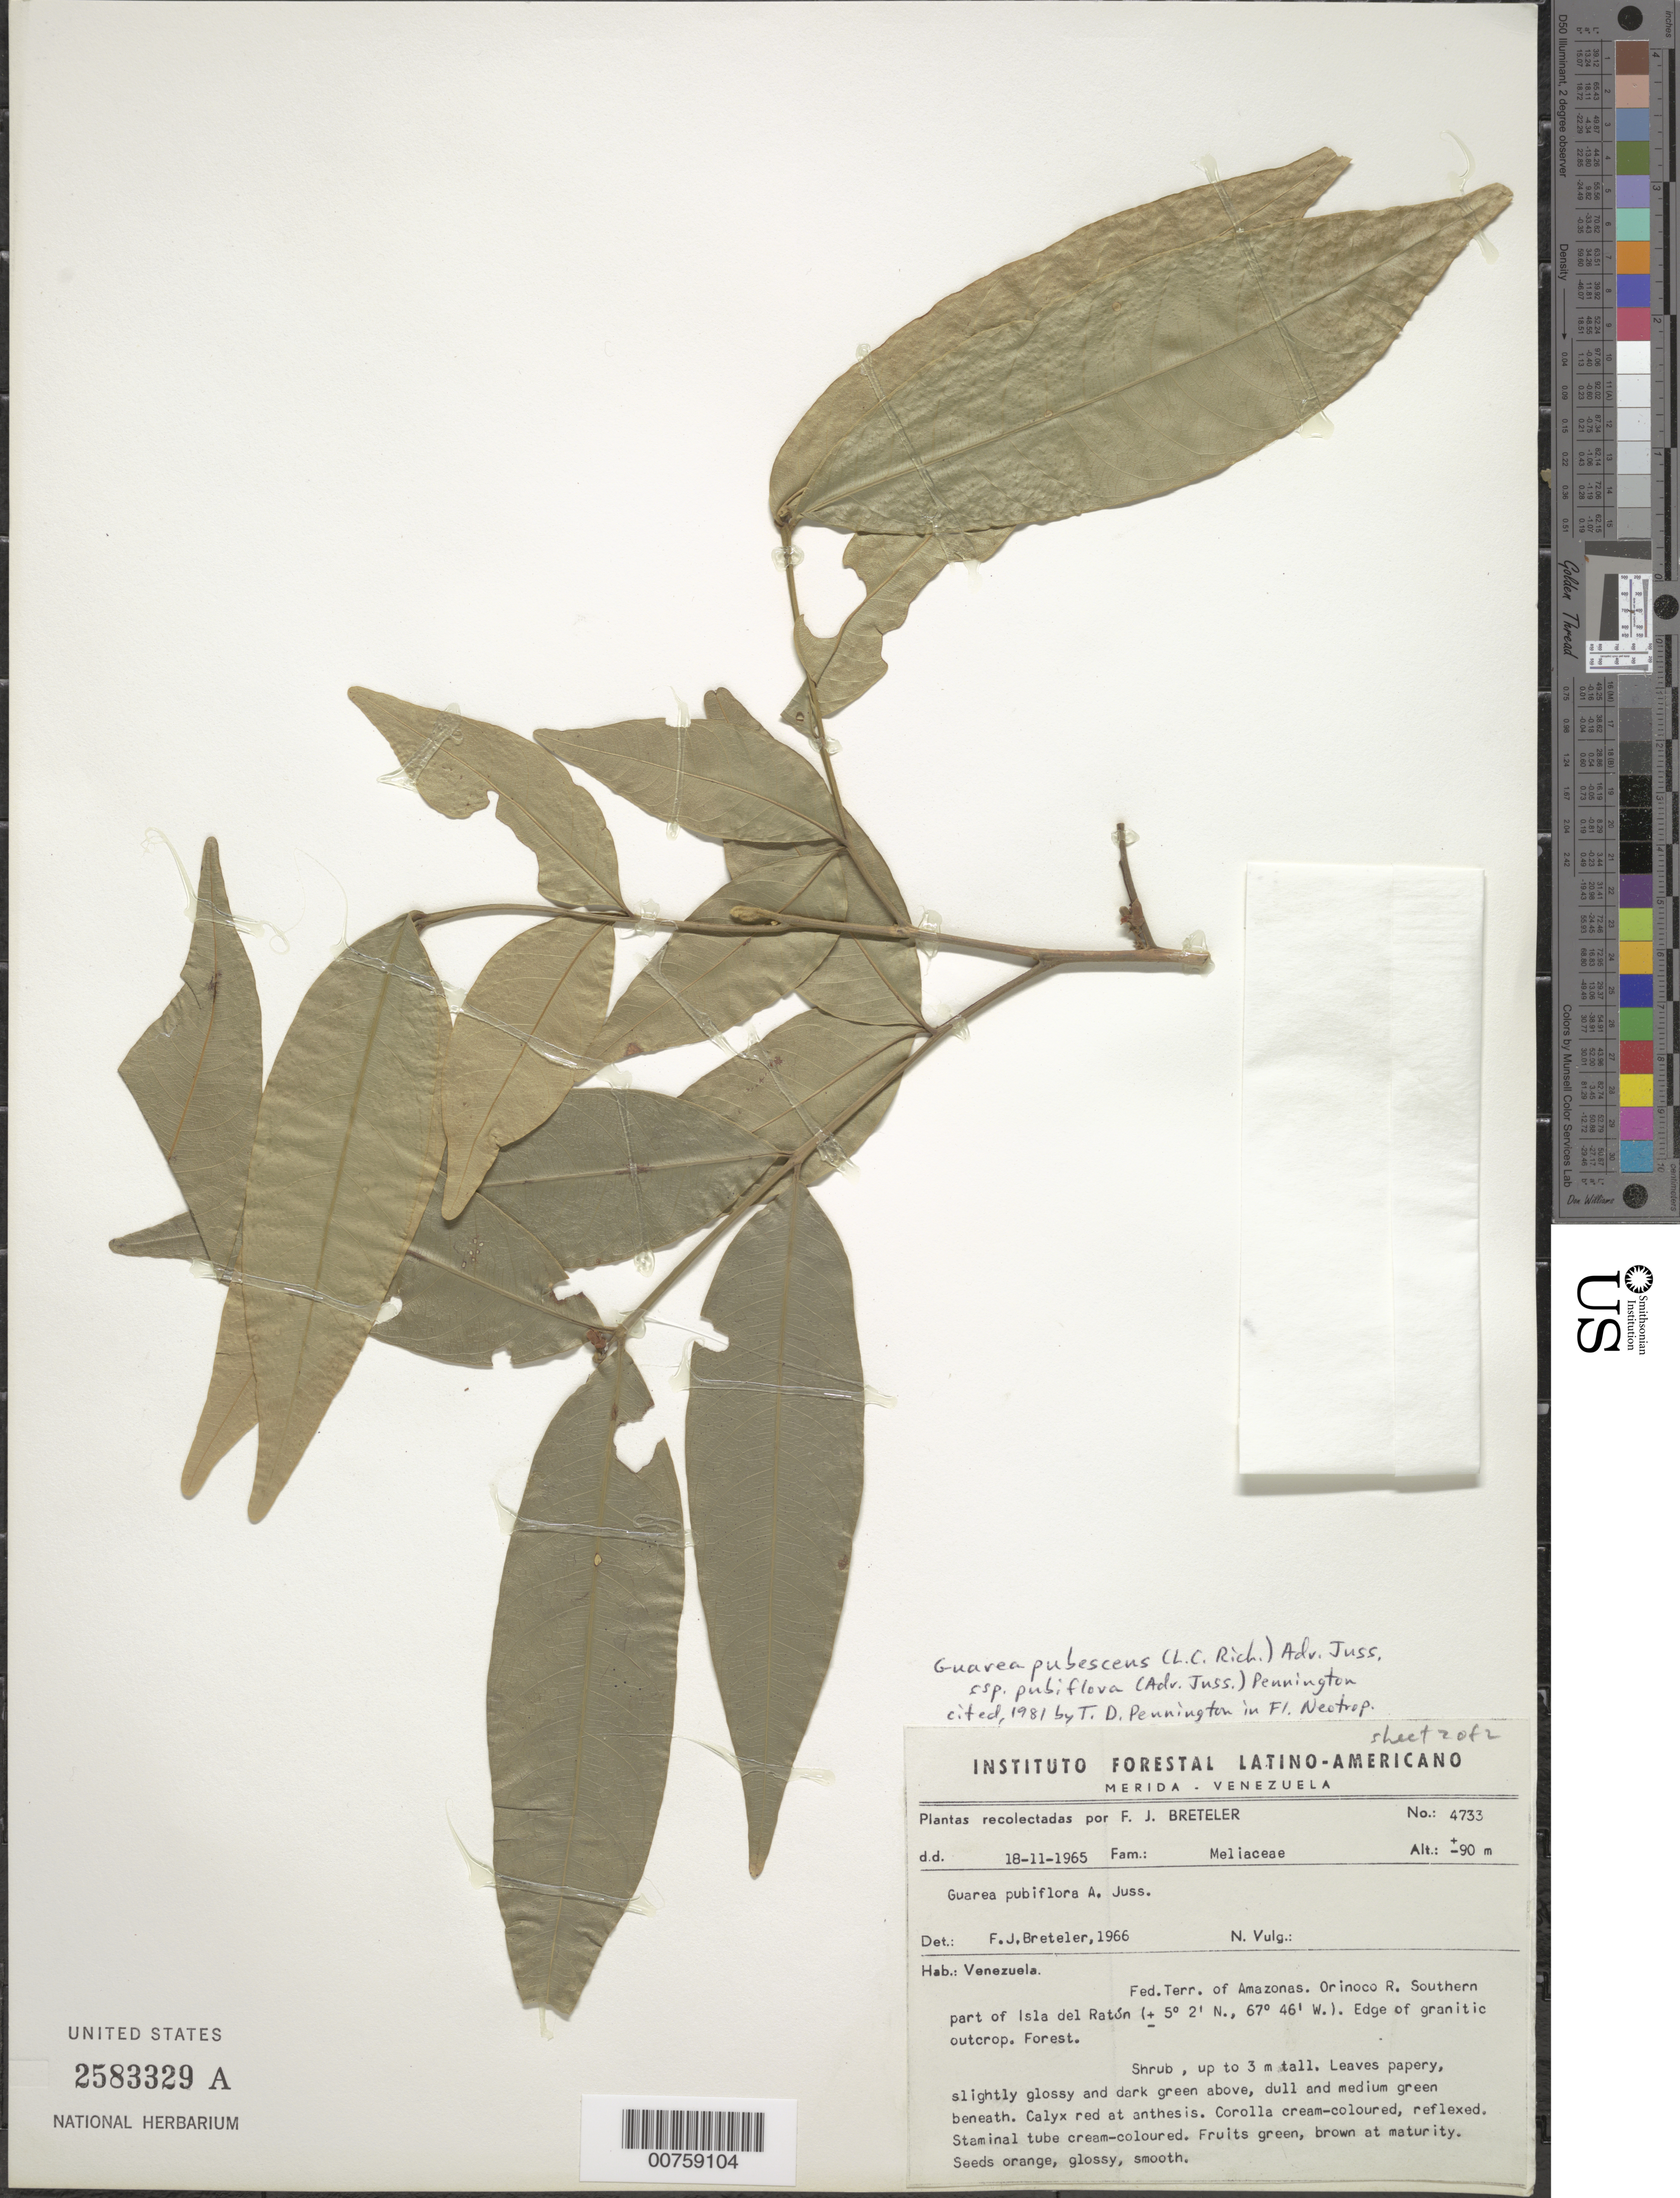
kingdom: Plantae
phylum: Tracheophyta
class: Magnoliopsida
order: Sapindales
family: Meliaceae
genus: Guarea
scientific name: Guarea pubescens subsp. pubiflora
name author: (J. Juss.) T.D. Penn.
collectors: F. J. Breteler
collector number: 4733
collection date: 1965-11-18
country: Venezuela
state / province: Amazonas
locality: Fed. Terr. of Amazonas. Orinoco R. Southern part of Isla del Ratón.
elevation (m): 90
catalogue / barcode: US 2583329A